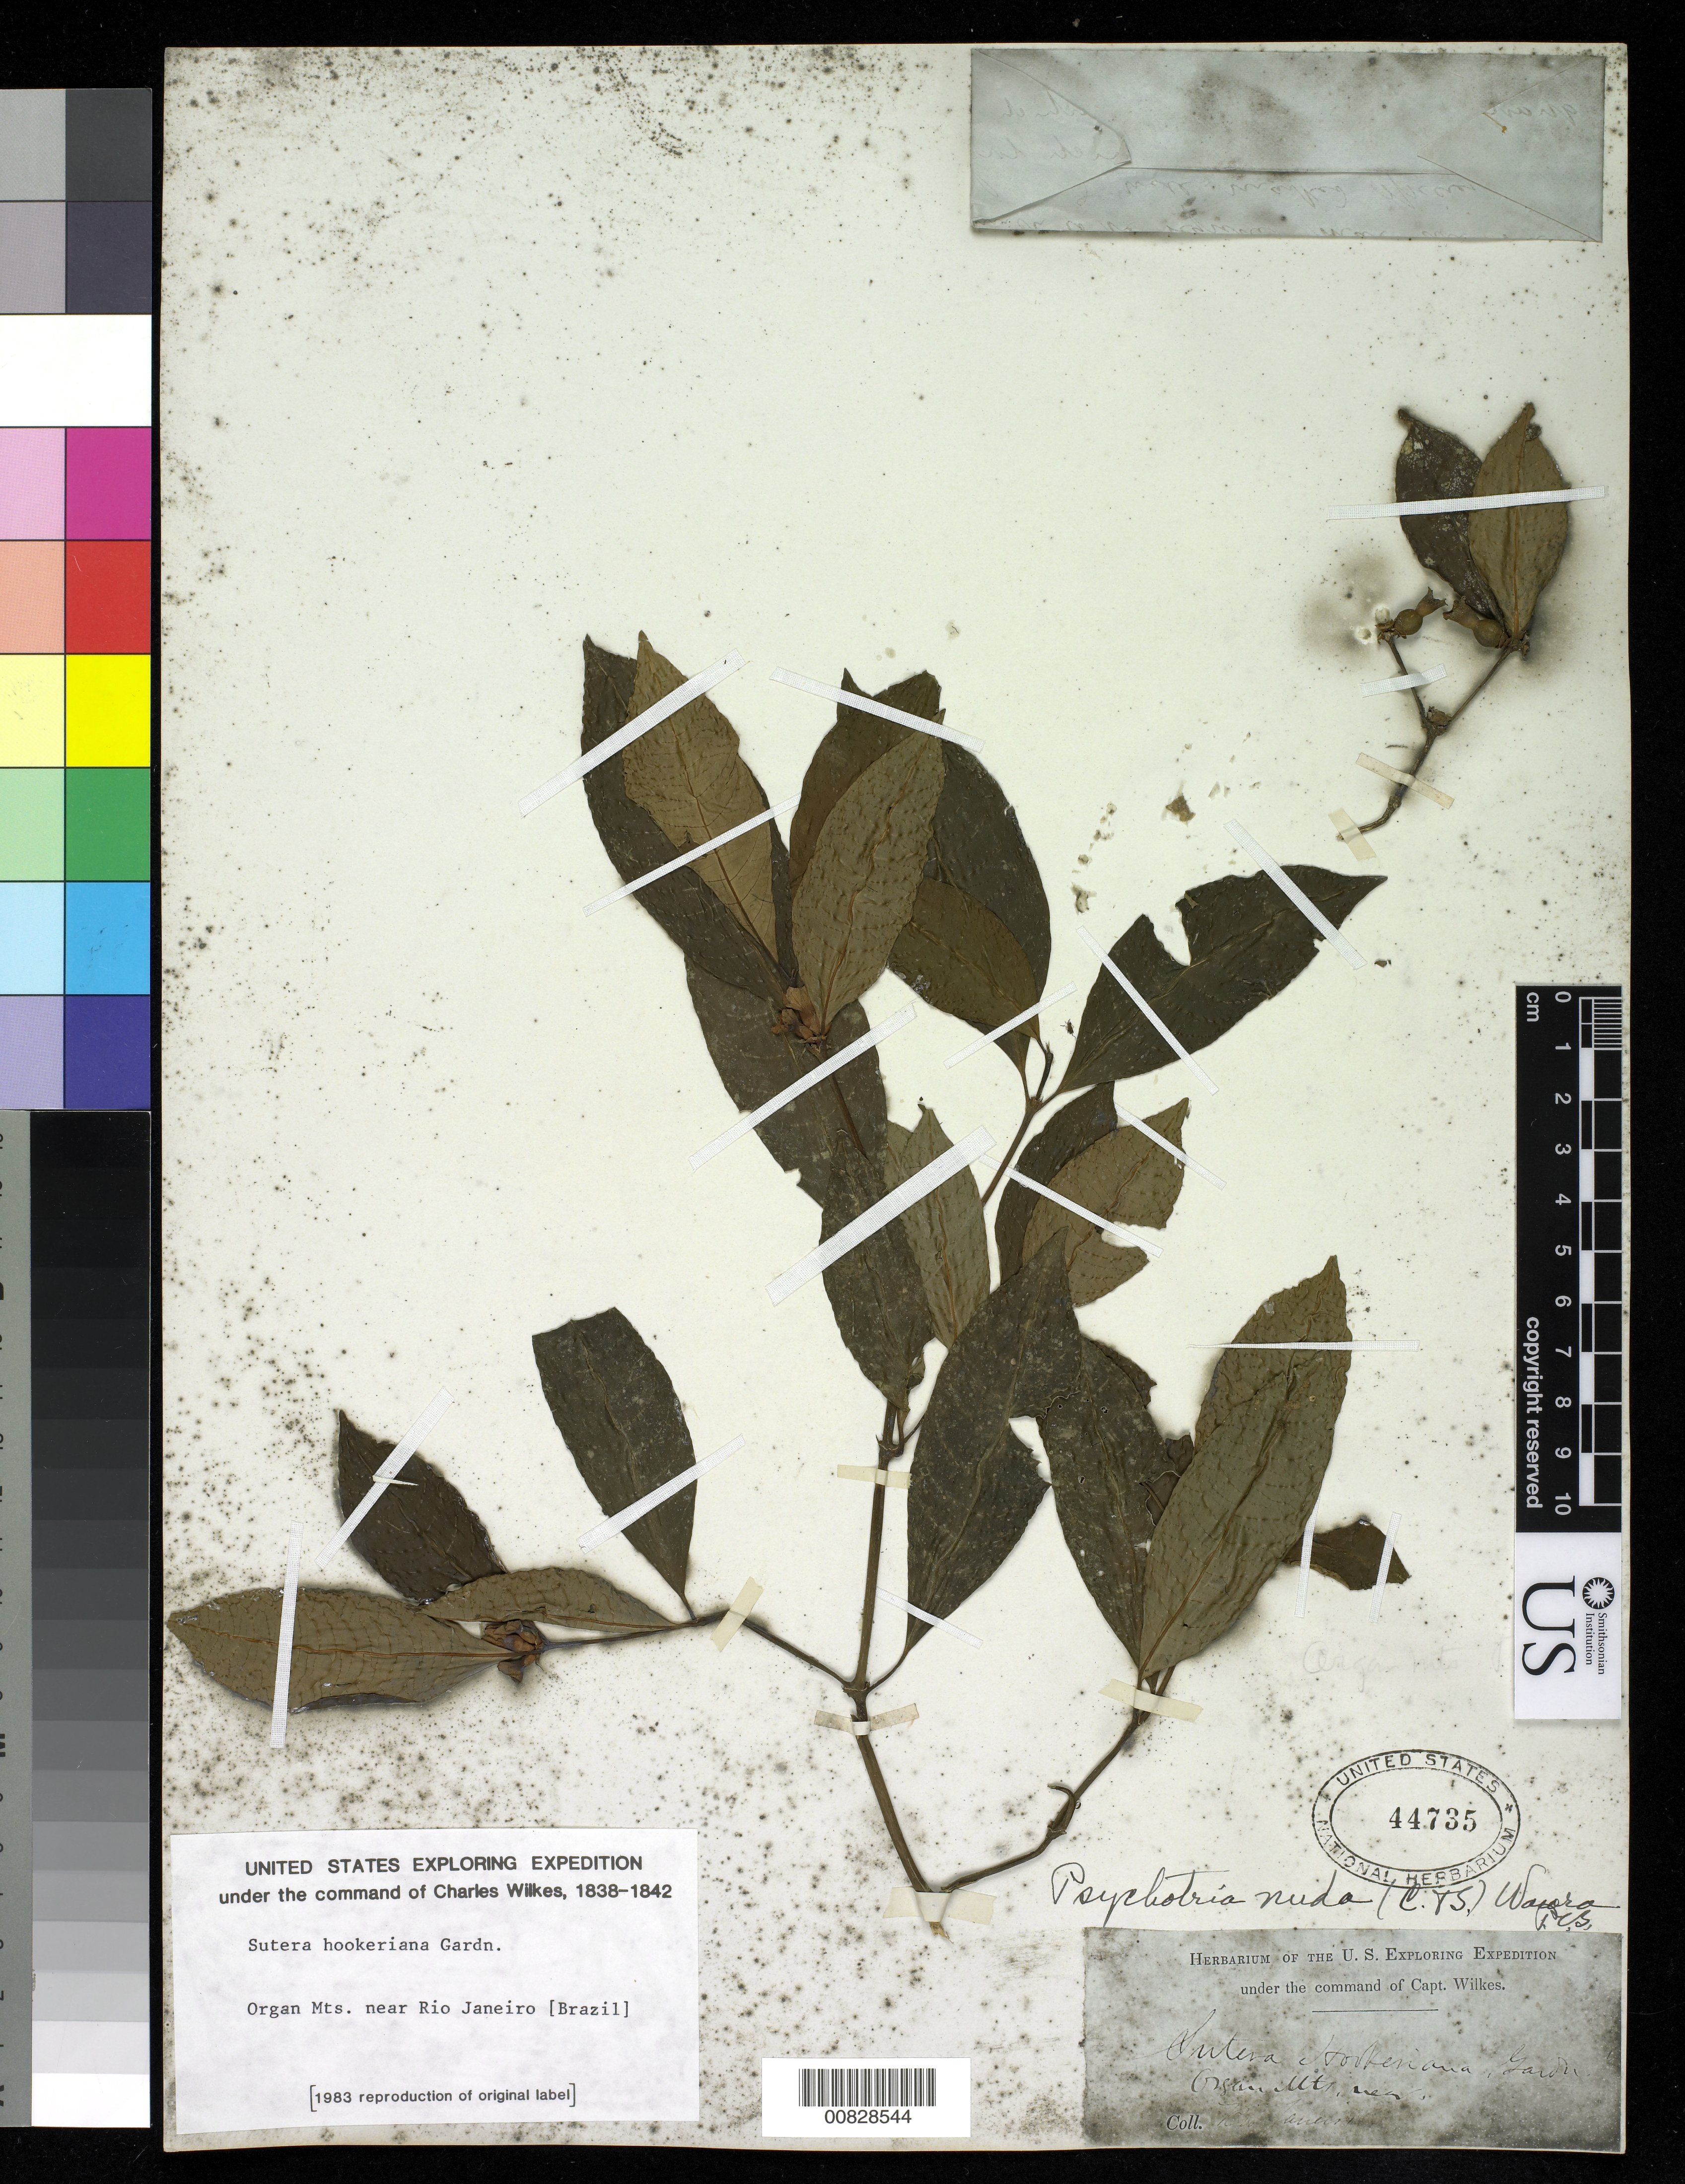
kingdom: Plantae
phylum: Tracheophyta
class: Magnoliopsida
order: Gentianales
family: Rubiaceae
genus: Psychotria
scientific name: Psychotria nuda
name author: Wawra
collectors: Wilkes Explor. Exped.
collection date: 1838/1842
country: Brazil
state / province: Rio de Janeiro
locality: Organ Mountains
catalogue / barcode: US 44735